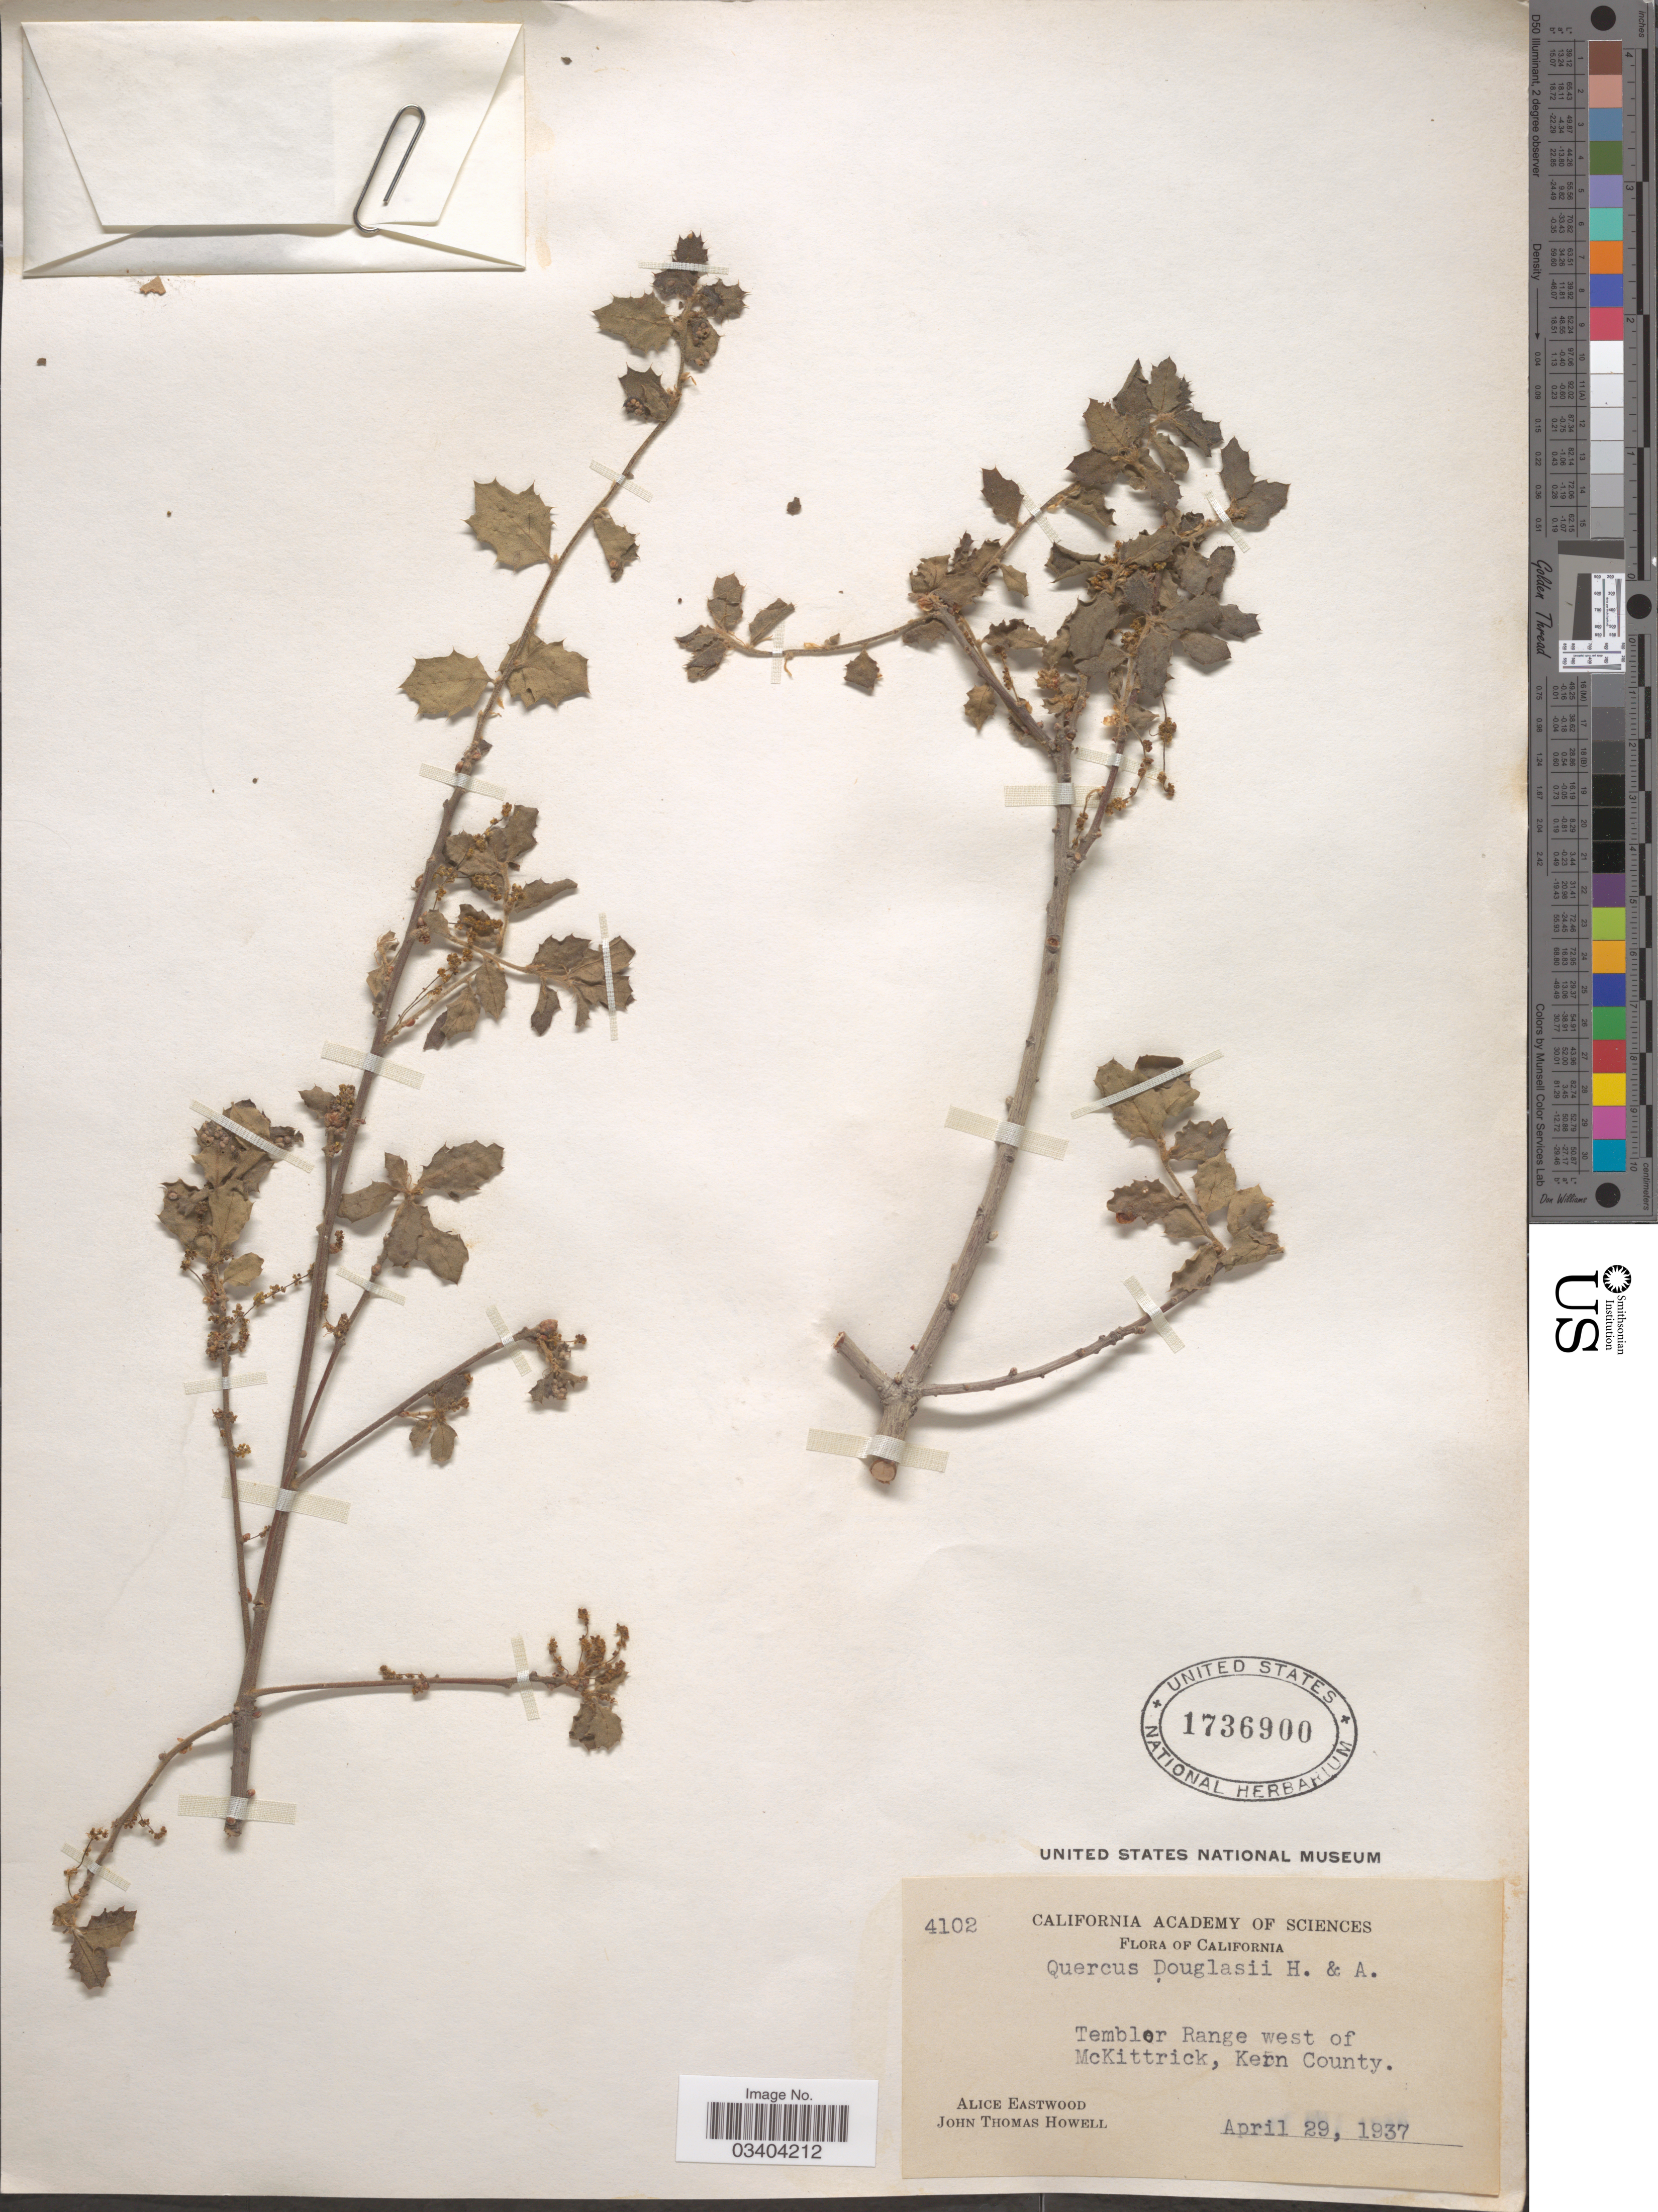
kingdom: Plantae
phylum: Tracheophyta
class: Magnoliopsida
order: Fagales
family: Fagaceae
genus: Quercus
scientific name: Quercus douglasii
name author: Hook. & Arn.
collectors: A. Eastwood & J. T. Howell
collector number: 4102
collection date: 1937-04-29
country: United States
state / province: California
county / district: Kern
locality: Temblor Range west of McKittrick, Kern County.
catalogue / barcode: US 1736900